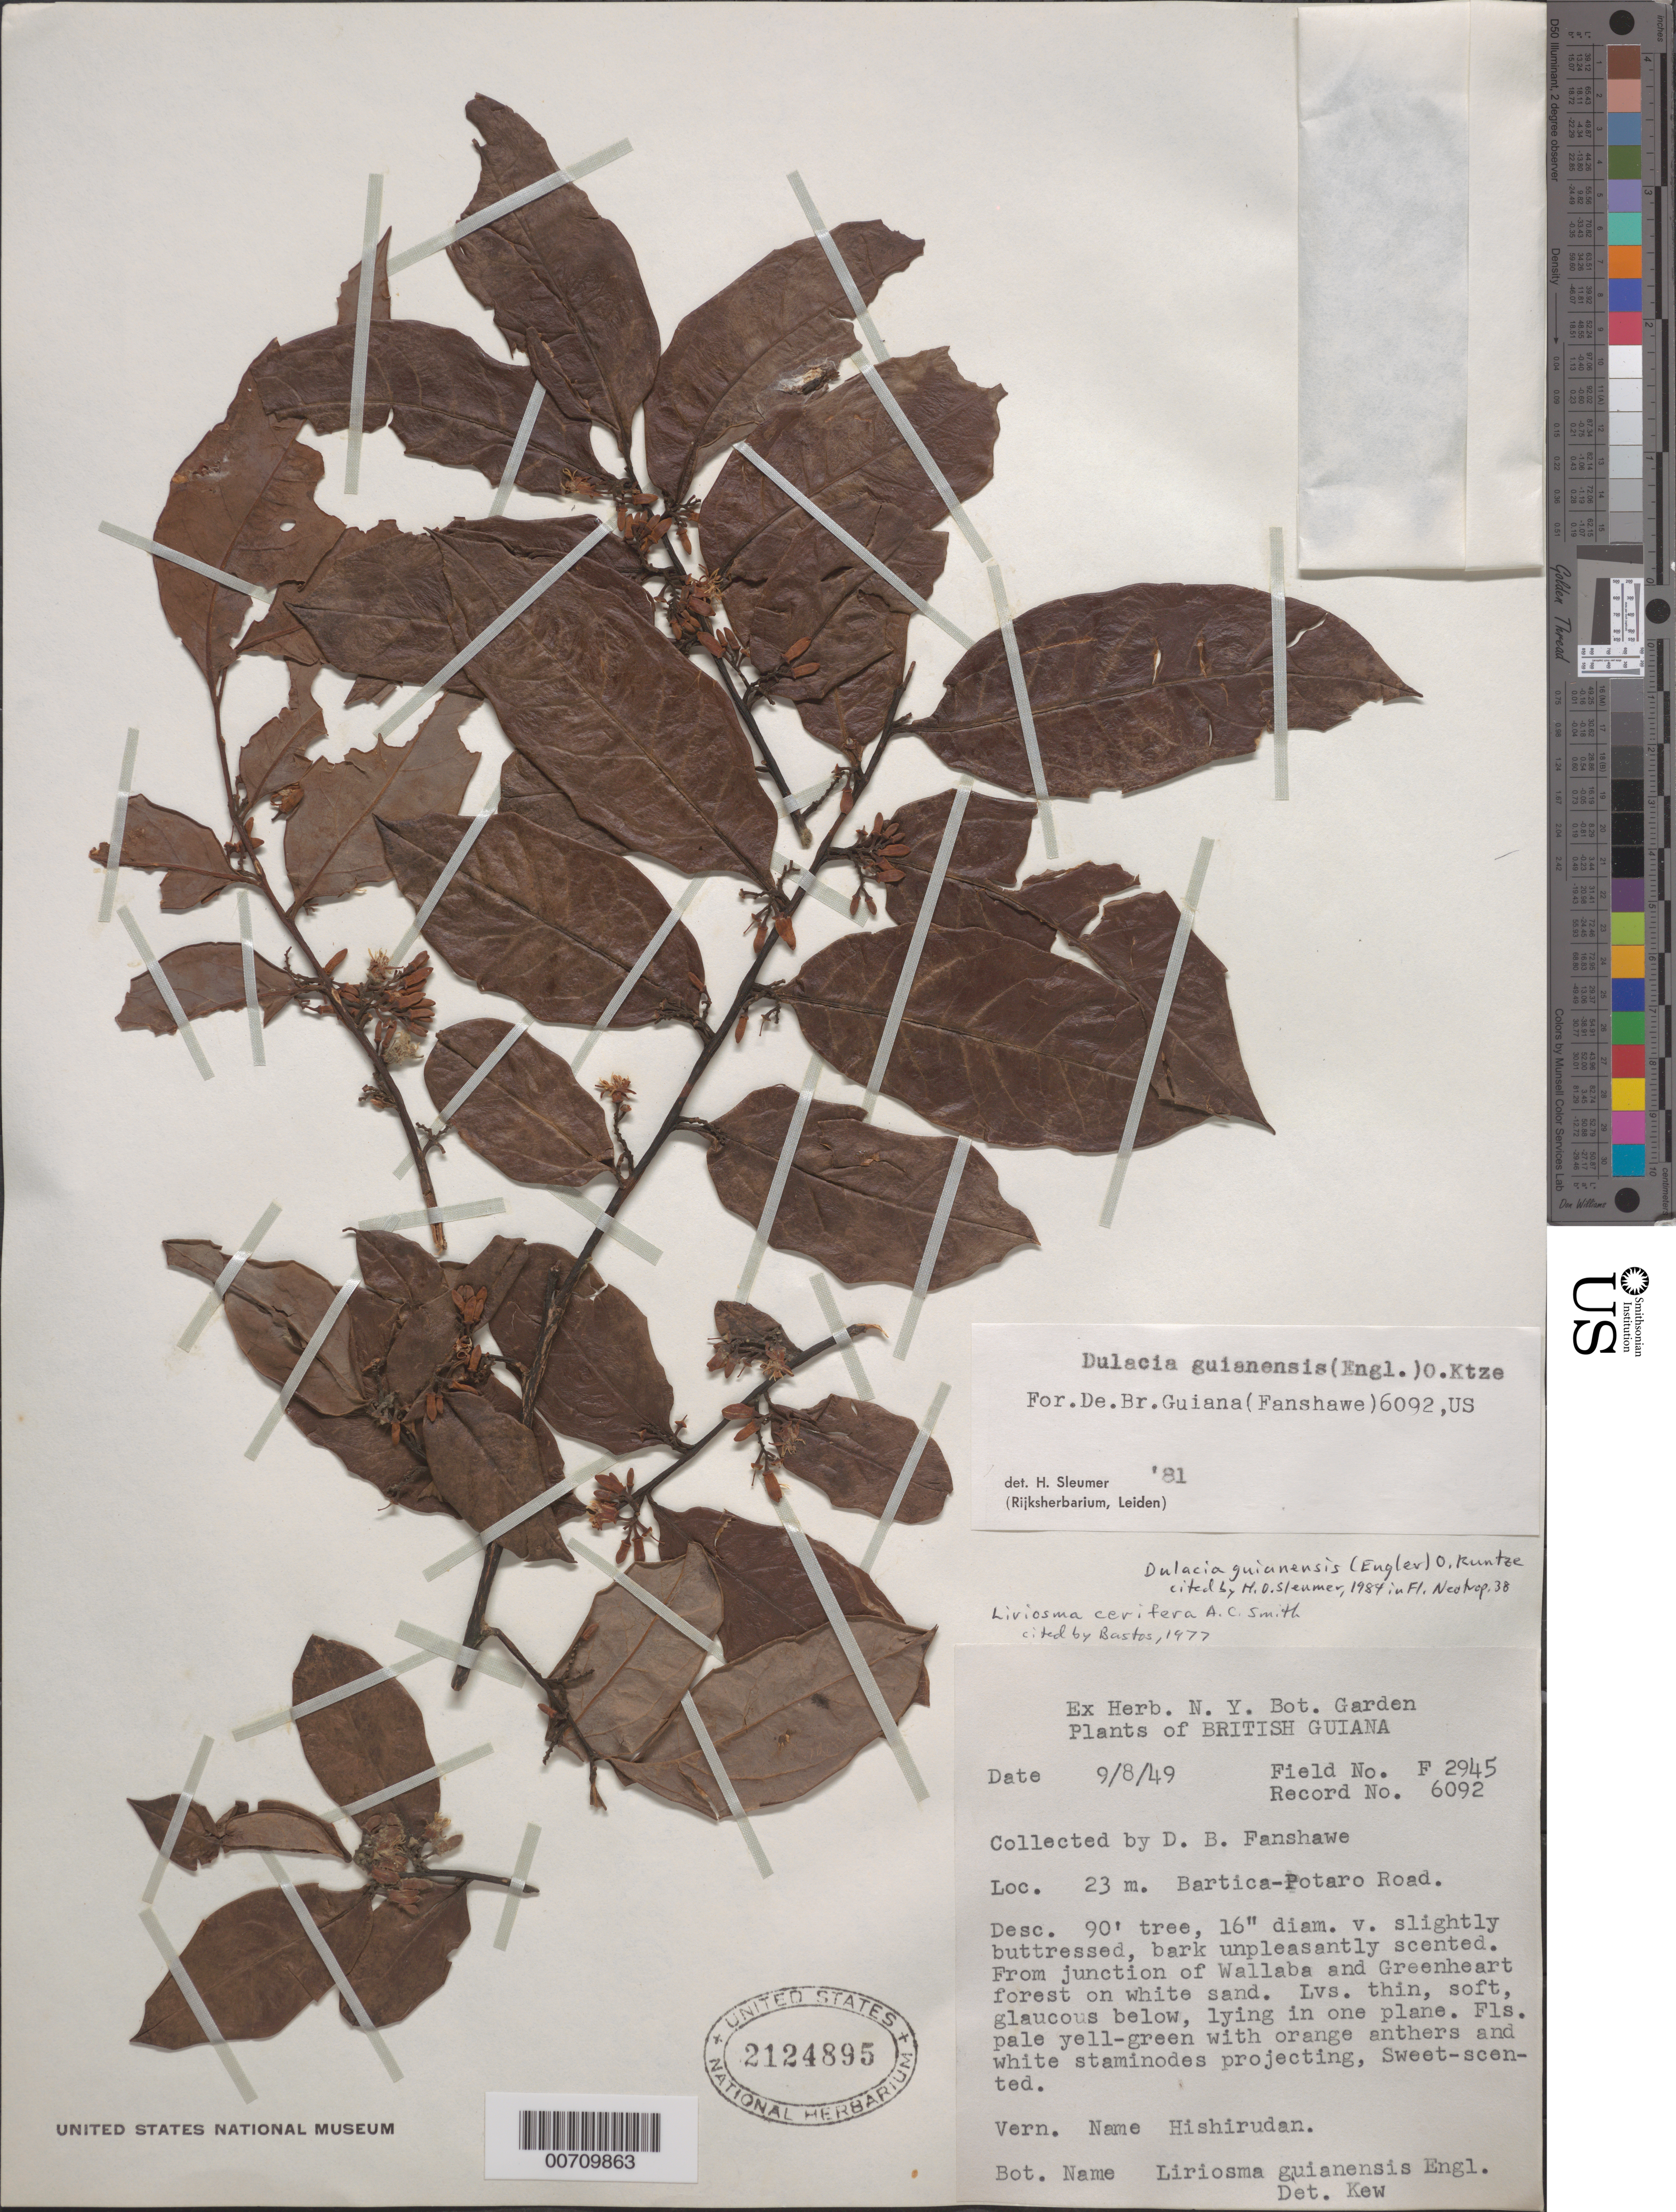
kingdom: Plantae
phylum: Tracheophyta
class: Magnoliopsida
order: Santalales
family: Olacaceae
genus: Dulacia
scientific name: Dulacia guianensis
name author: (Engl.) Kuntze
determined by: Sleumer, H. O.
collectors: D. B. Fanshawe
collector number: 6092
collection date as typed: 9-Aug-49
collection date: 1949-08-09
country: Guyana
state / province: Cuyuni-Mazaruni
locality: Bartica-Potaro Road, mile 23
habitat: Junction of Wallaba and greenheart forest, on white sand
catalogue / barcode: US 2124895